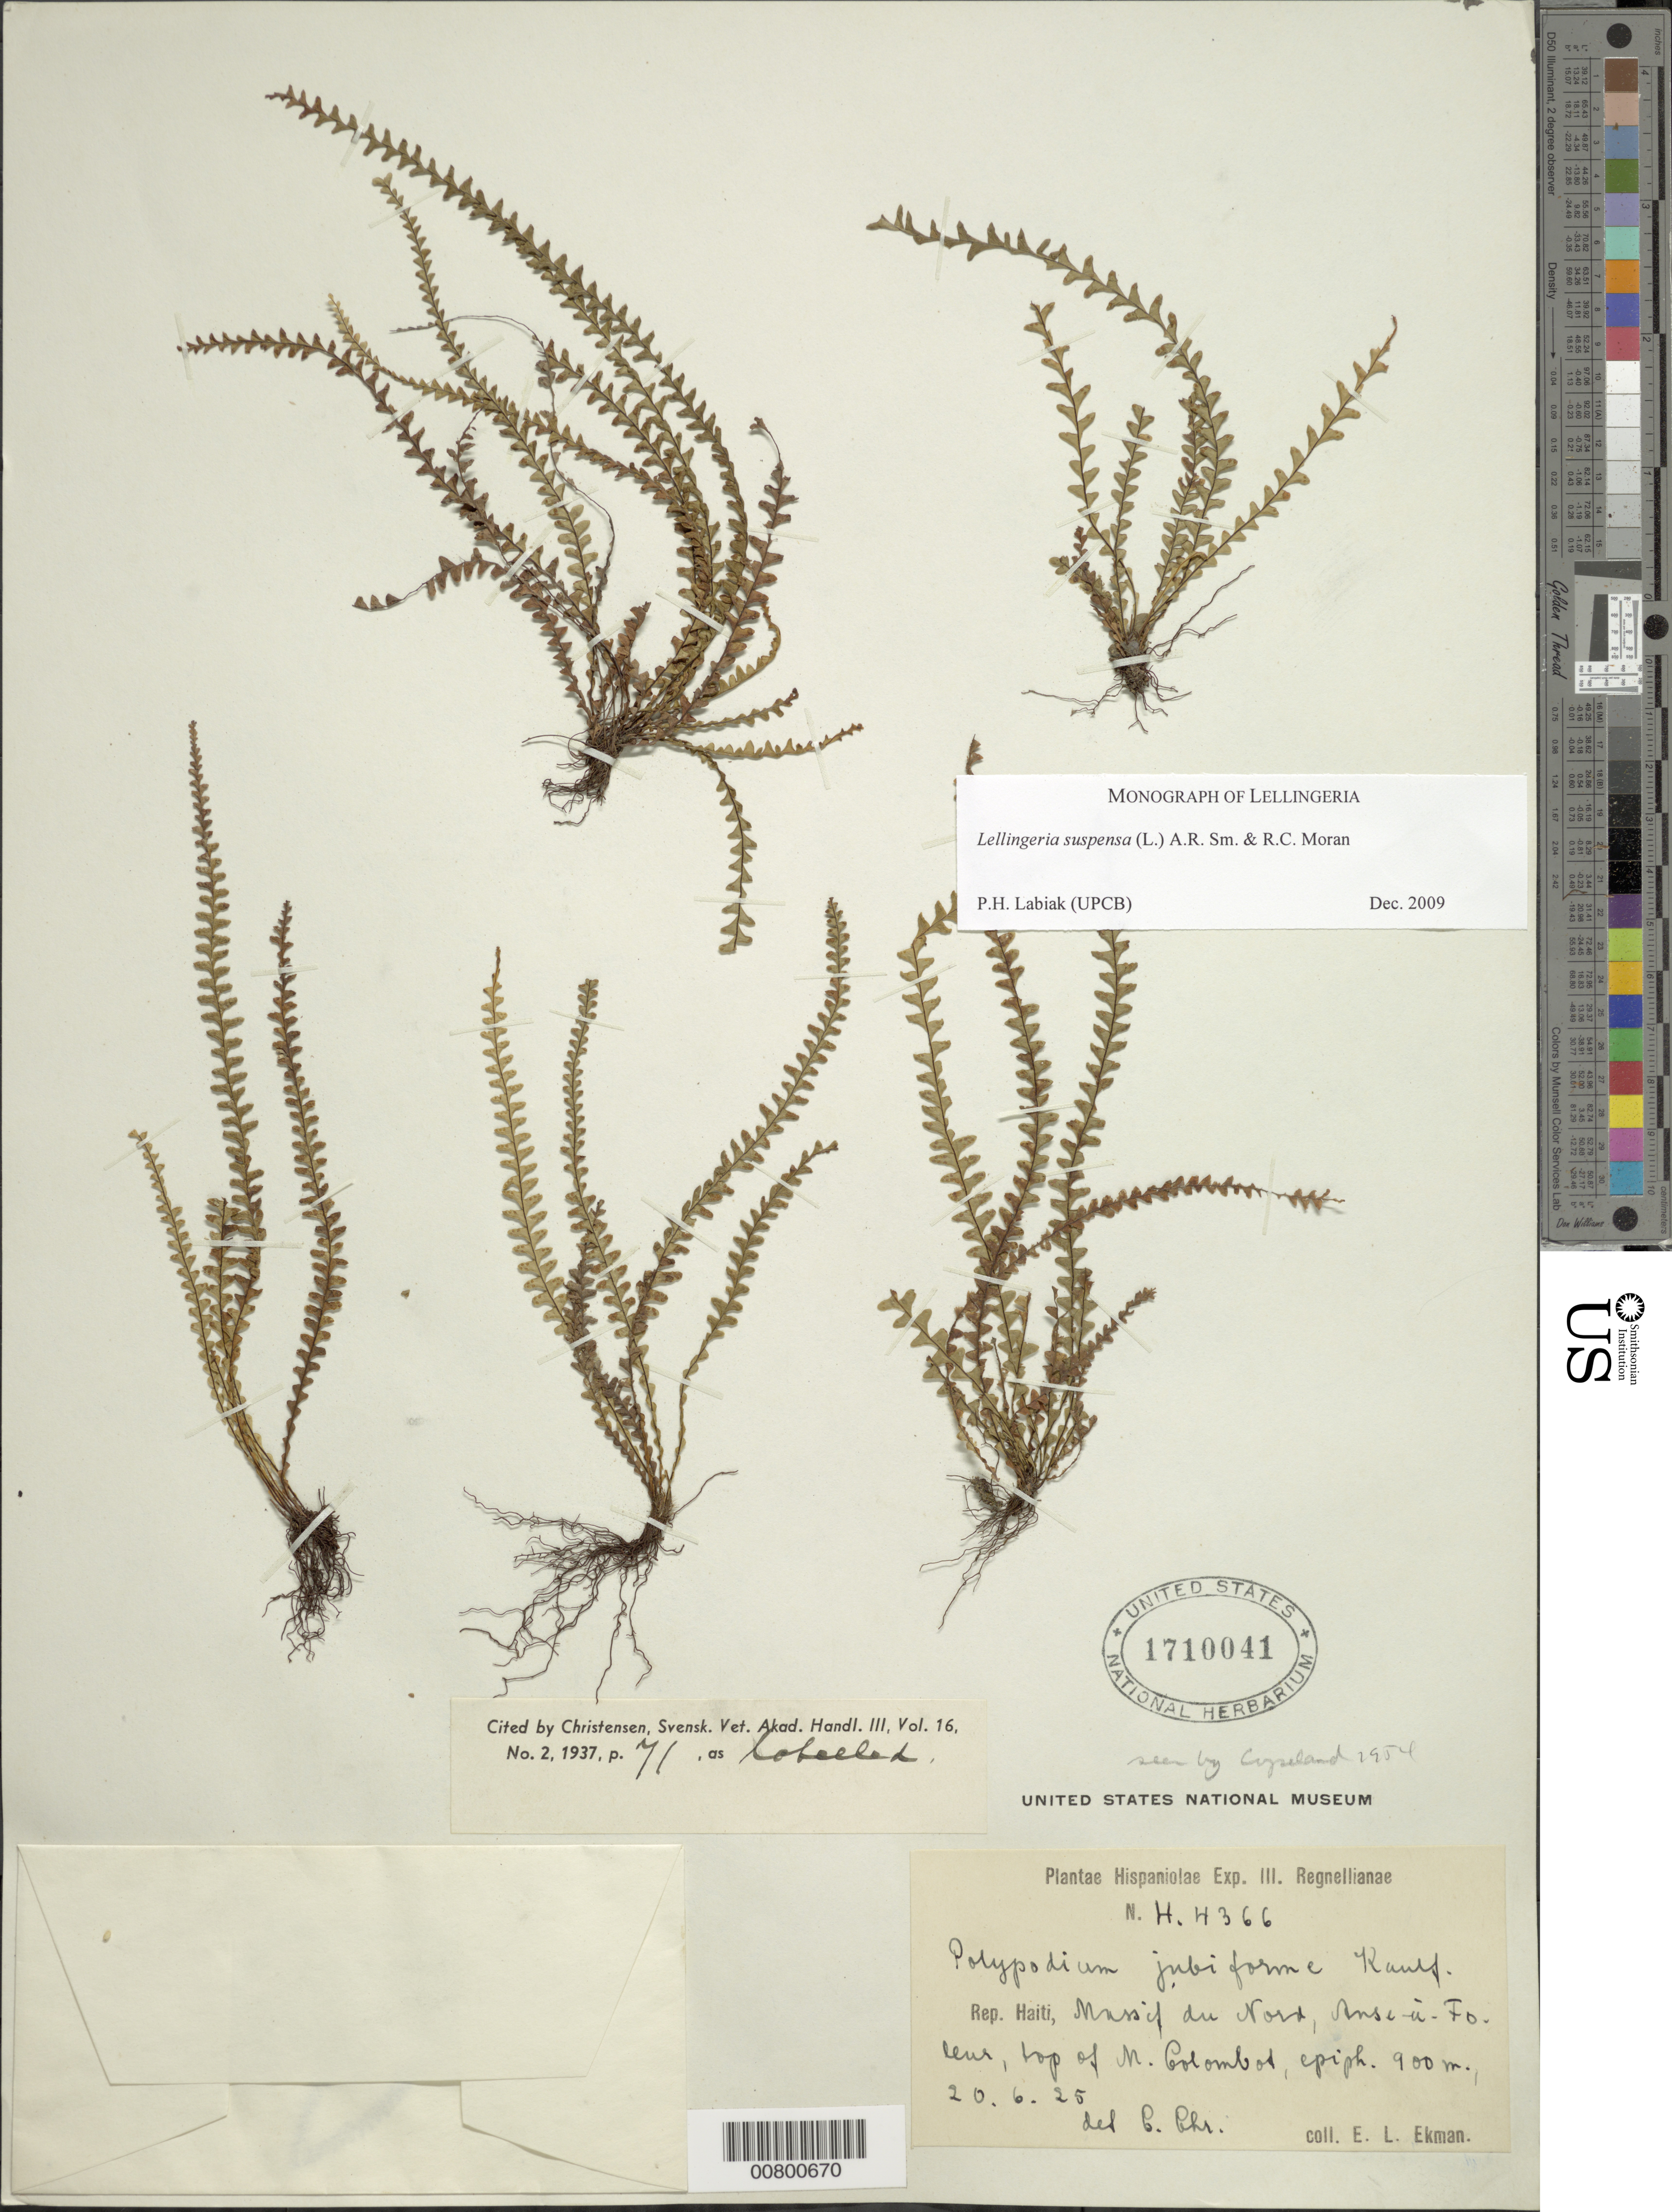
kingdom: Plantae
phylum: Tracheophyta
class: Polypodiopsida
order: Polypodiales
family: Polypodiaceae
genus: Lellingeria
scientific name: Lellingeria suspensa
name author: (L.) A.R. Sm. & R.C. Moran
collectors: E. L. Ekman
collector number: H 4366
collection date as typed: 20 Jun 1925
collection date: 1925-06-20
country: Haiti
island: Hispaniola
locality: Massif du Nord, Anse à Foleur, M. Colombeaú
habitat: Top of mt.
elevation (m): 900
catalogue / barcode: US 1710041